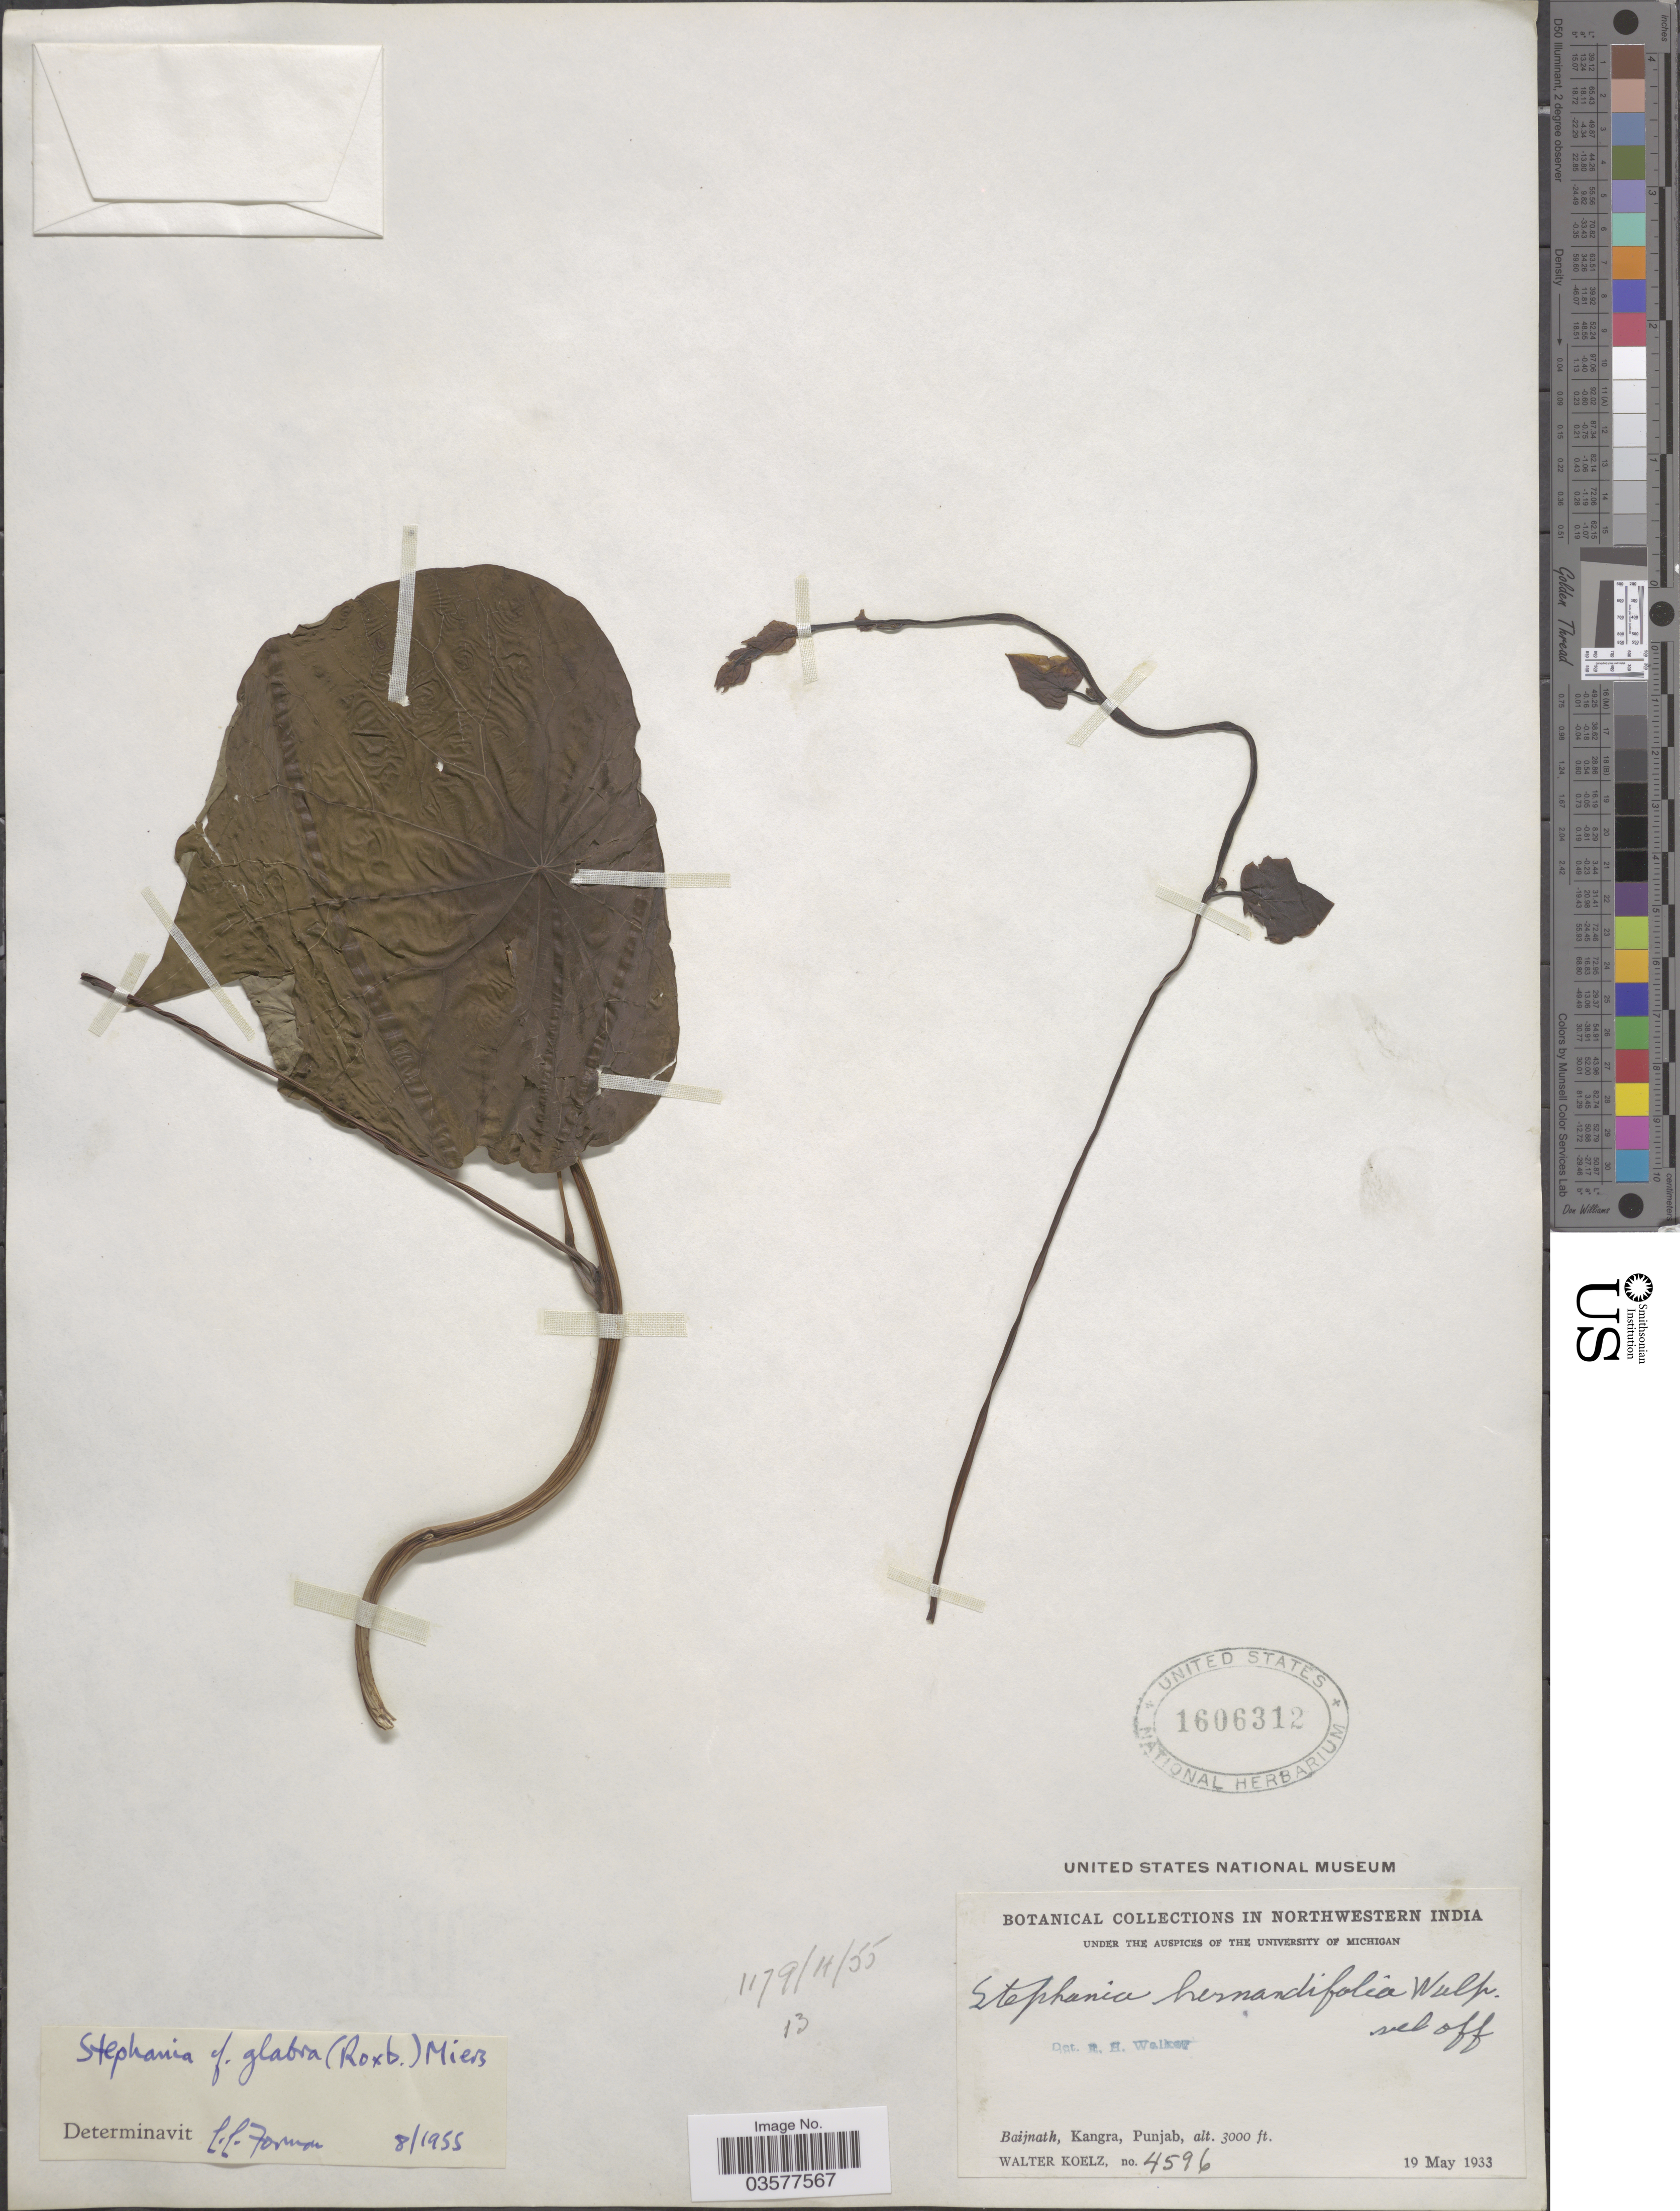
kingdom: Plantae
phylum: Tracheophyta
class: Magnoliopsida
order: Ranunculales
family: Menispermaceae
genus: Stephania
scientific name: Stephania glabra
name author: (Roxb.) Miers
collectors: W. N. Koelz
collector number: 4596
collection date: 1933-05-19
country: India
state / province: Punjab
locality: Northwestern India. Baijnath, Kangra.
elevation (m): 914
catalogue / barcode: US 1606312